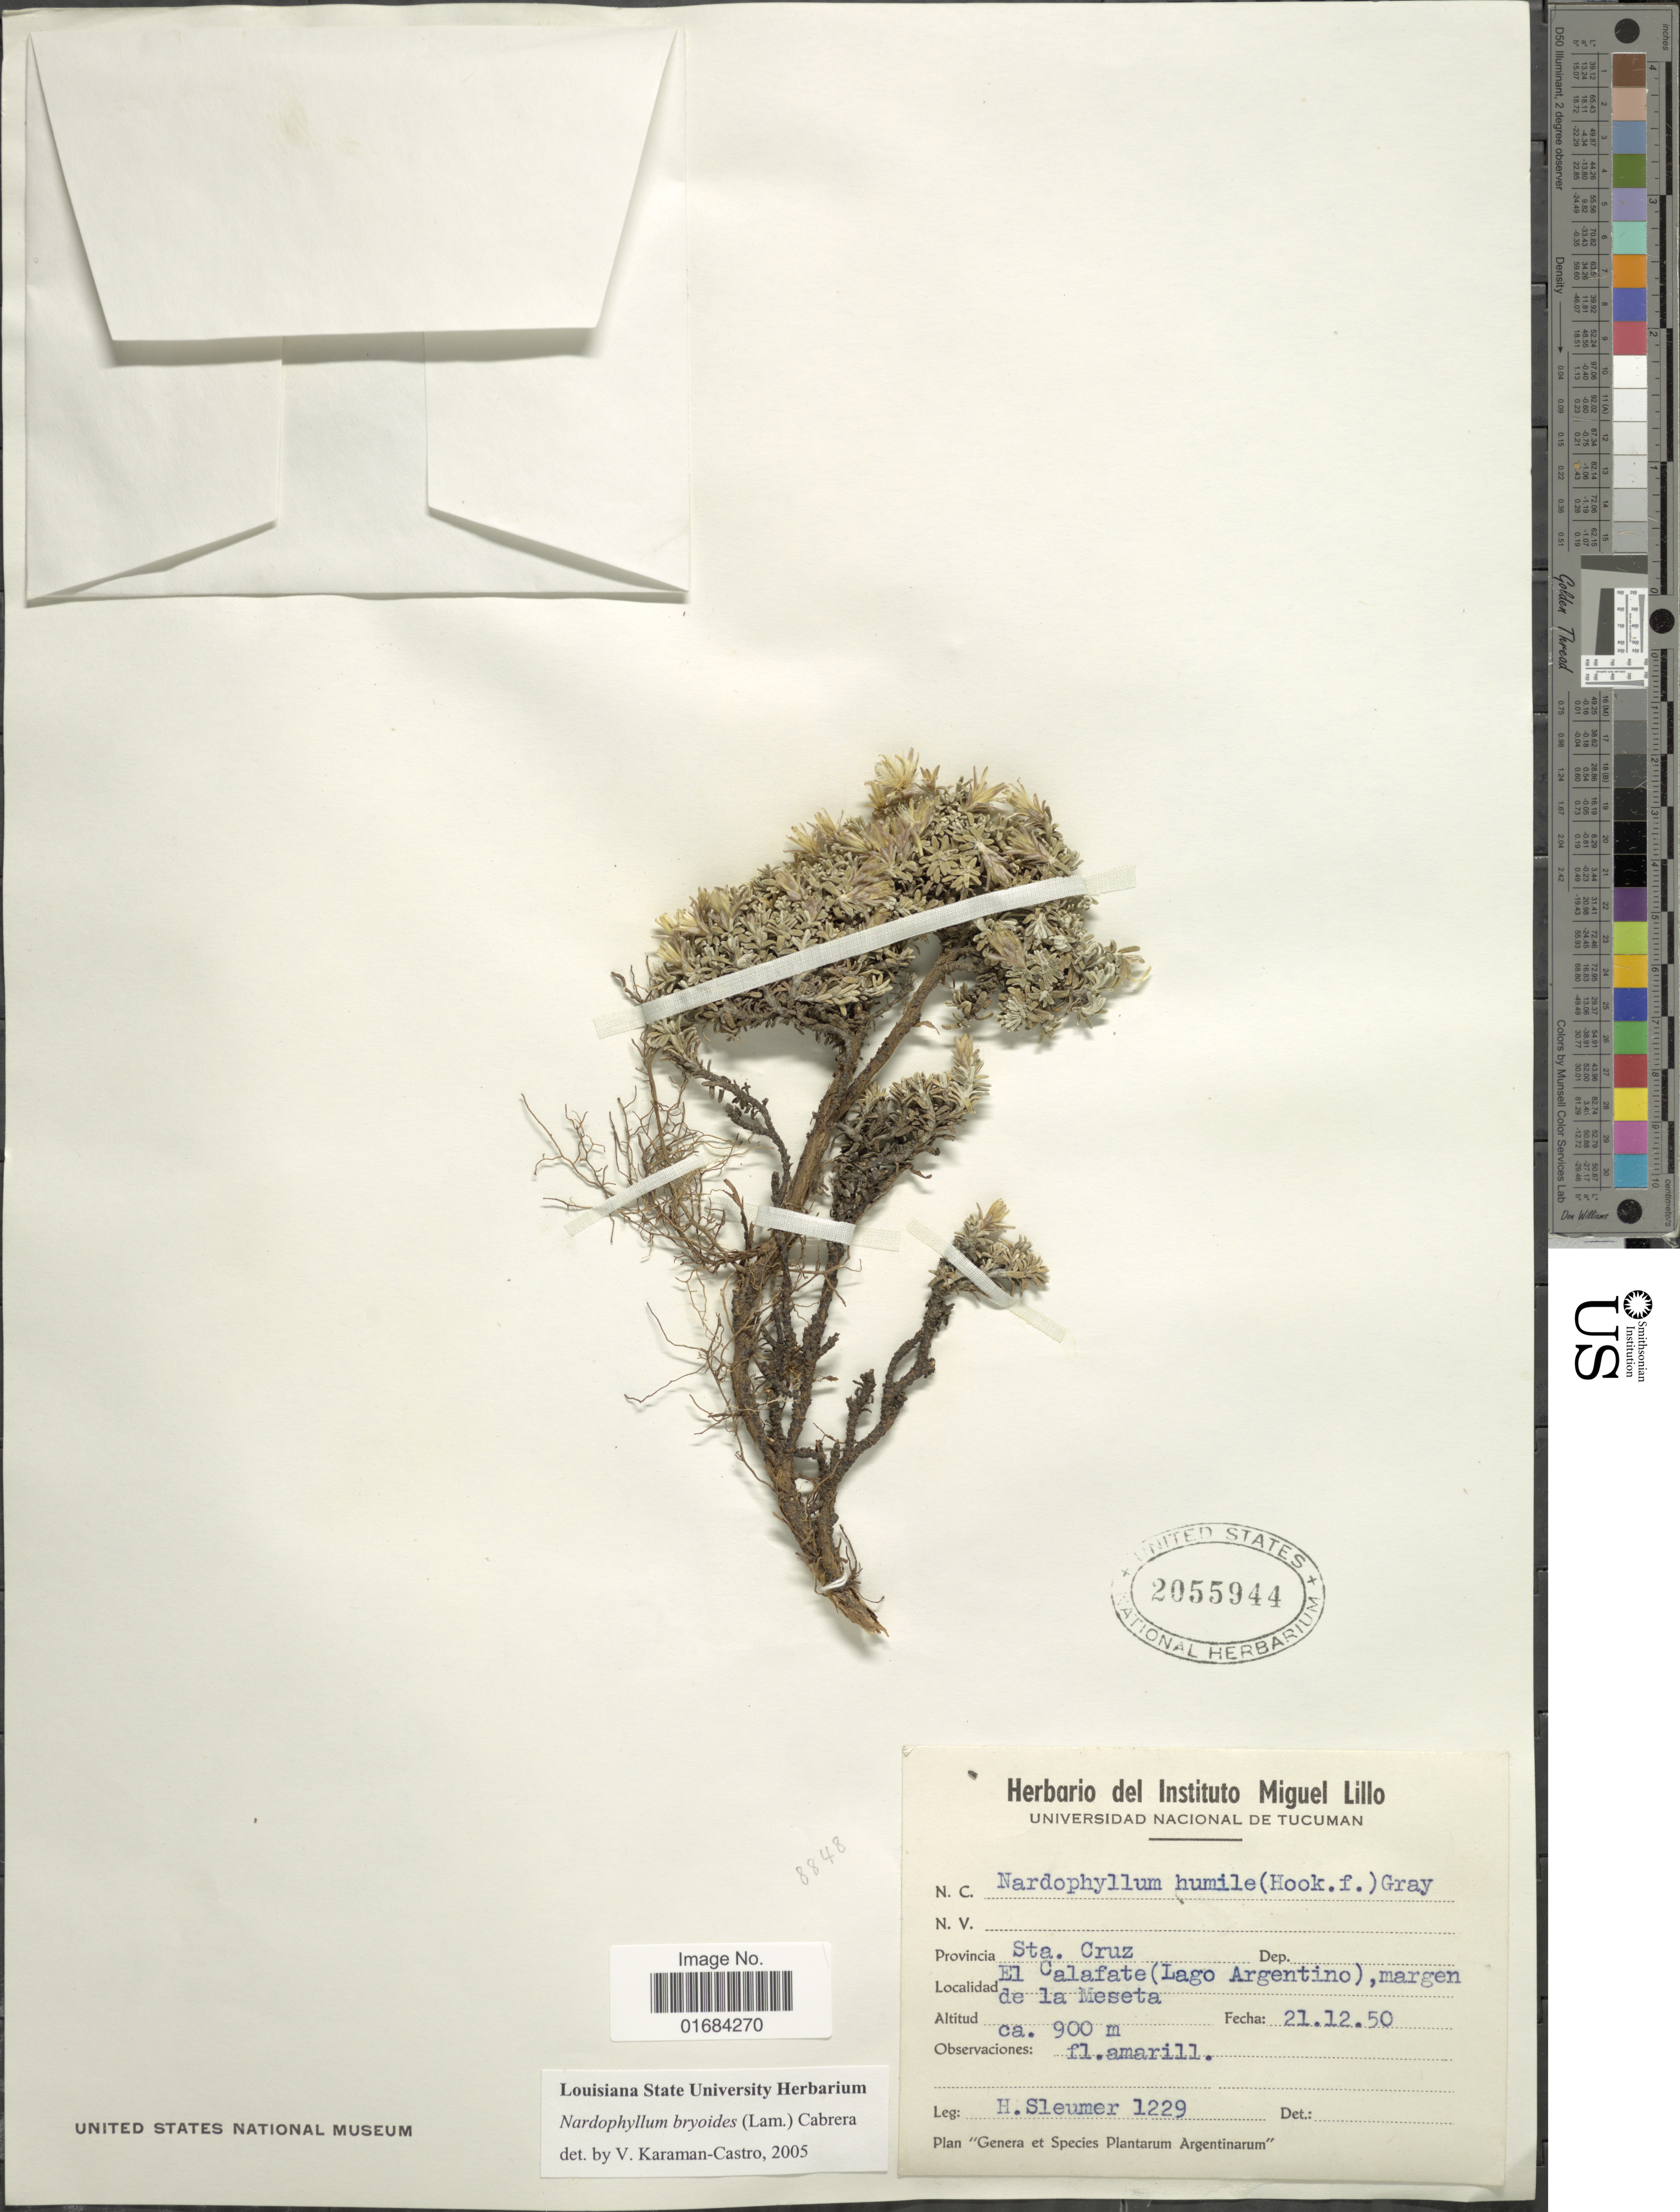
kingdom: Plantae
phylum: Tracheophyta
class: Magnoliopsida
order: Asterales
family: Asteraceae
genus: Nardophyllum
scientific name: Nardophyllum bryoides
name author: (Lam.) Cabrera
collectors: H. O. Sleumer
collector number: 1229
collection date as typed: Transcribed d/m/y: 21/12/50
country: Argentina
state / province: Santa Cruz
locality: Sta. Cruz, El Calafate ( Lago Argentino ), margen de la Meseta.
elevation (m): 900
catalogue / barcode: US 2055944